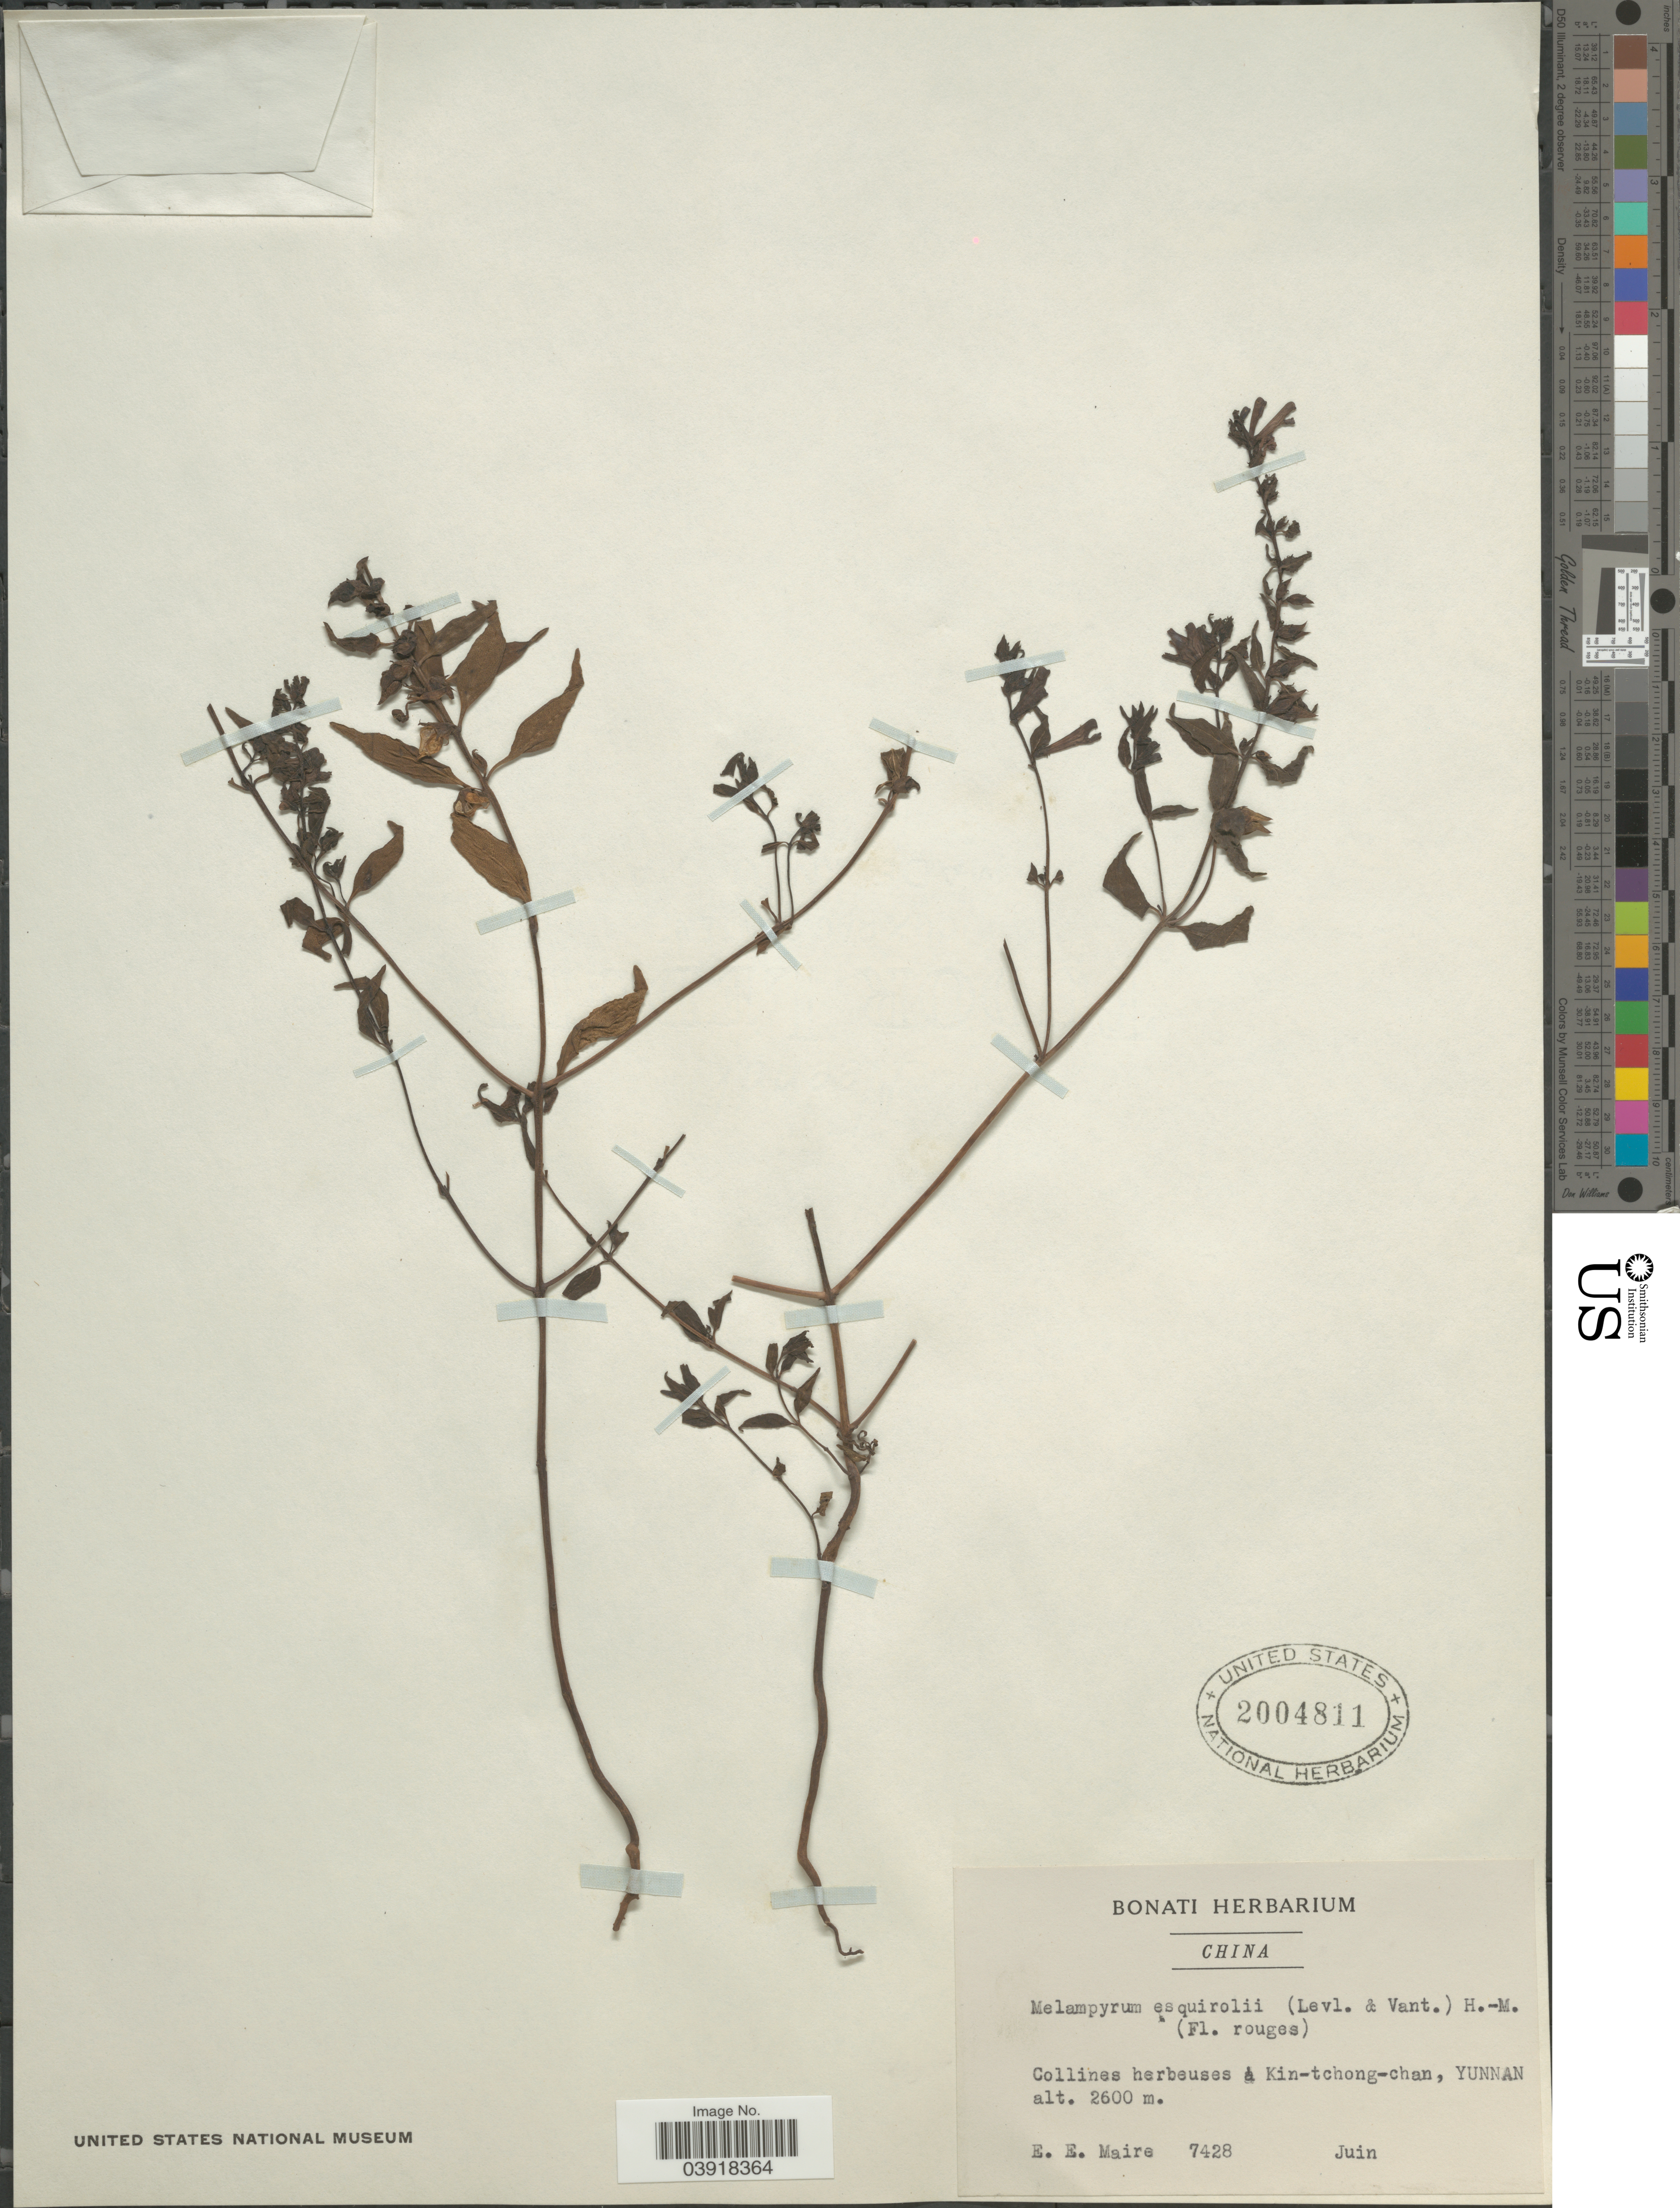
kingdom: Plantae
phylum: Tracheophyta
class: Magnoliopsida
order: Lamiales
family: Orobanchaceae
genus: Melampyrum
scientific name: Melampyrum esquirolii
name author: (H. Lév. & Vaniot) Hand.-Mazz.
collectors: E. E. Maire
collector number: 7428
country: China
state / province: Yunnan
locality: Collines herbeuses á Kin-tchong-chan.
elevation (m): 2600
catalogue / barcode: US 2004811